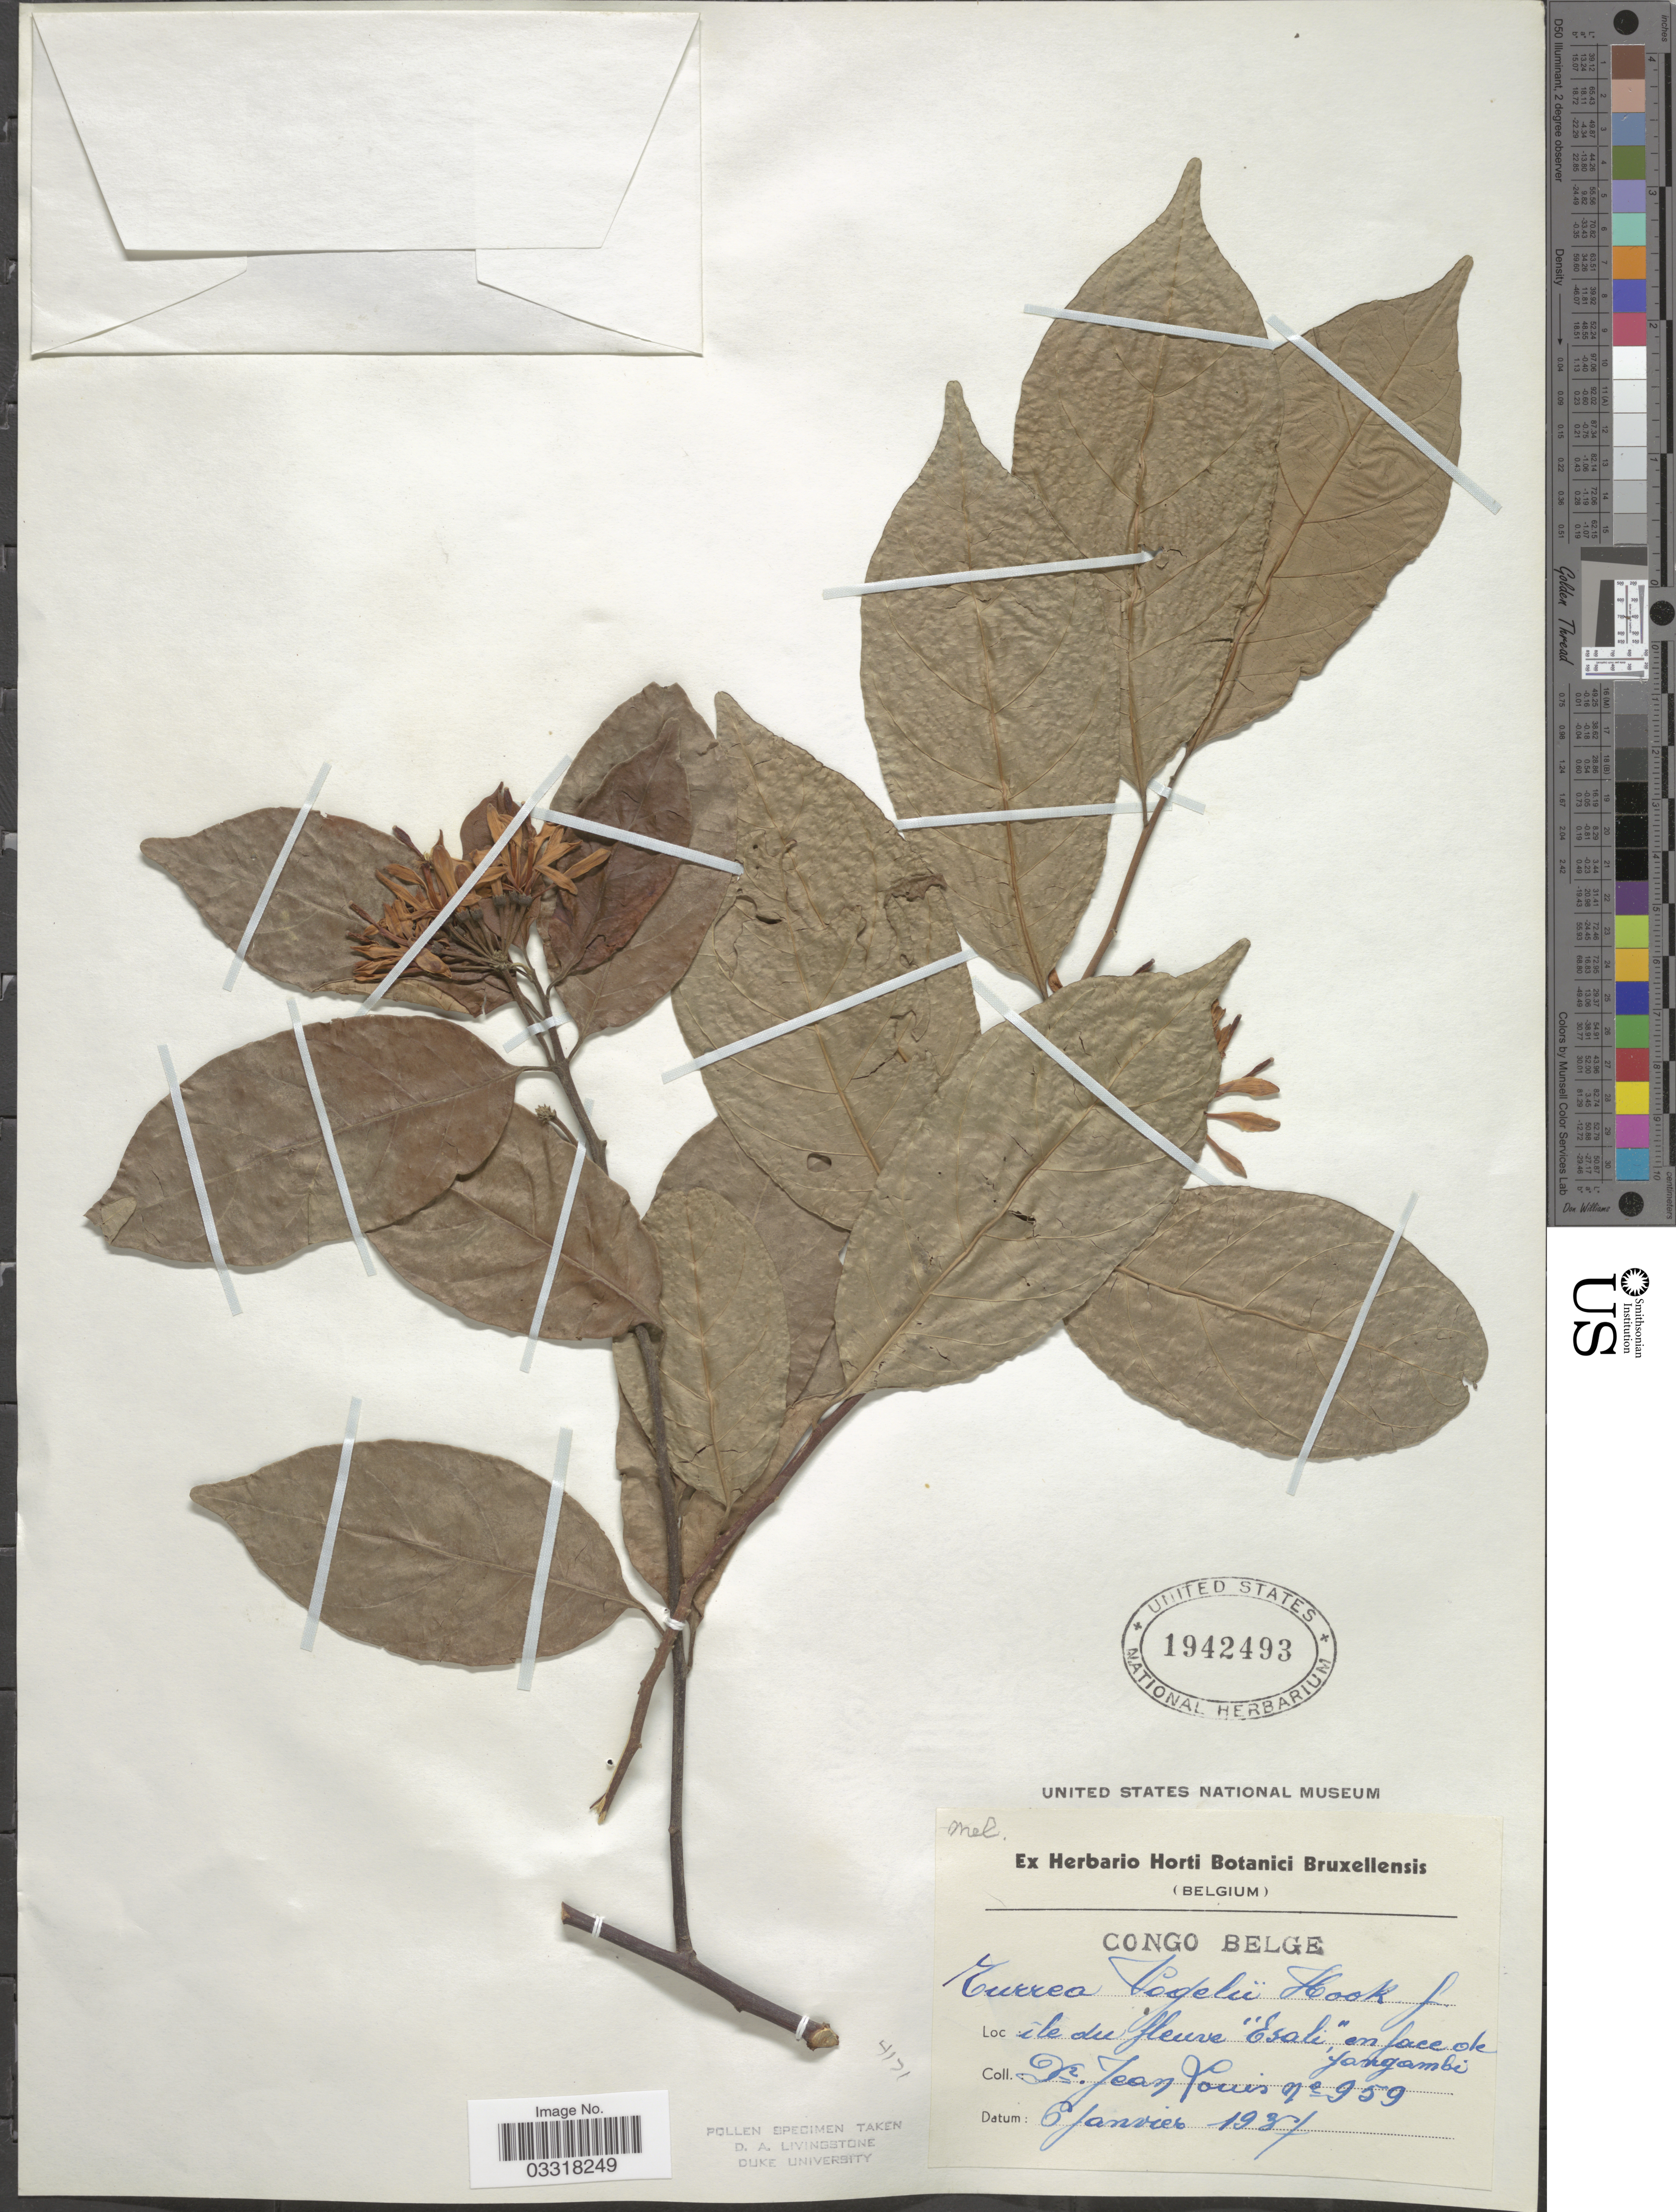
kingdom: Plantae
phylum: Tracheophyta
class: Magnoliopsida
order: Sapindales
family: Meliaceae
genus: Turraea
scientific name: Turraea vogelii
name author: Hook. f. ex Benth.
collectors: J. Louis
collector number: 959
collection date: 1937-01-06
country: Congo, Democratic Republic of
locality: Congo Belge. ile du fleuve "Esali", en face de Yangambi.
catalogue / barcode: US 1942493